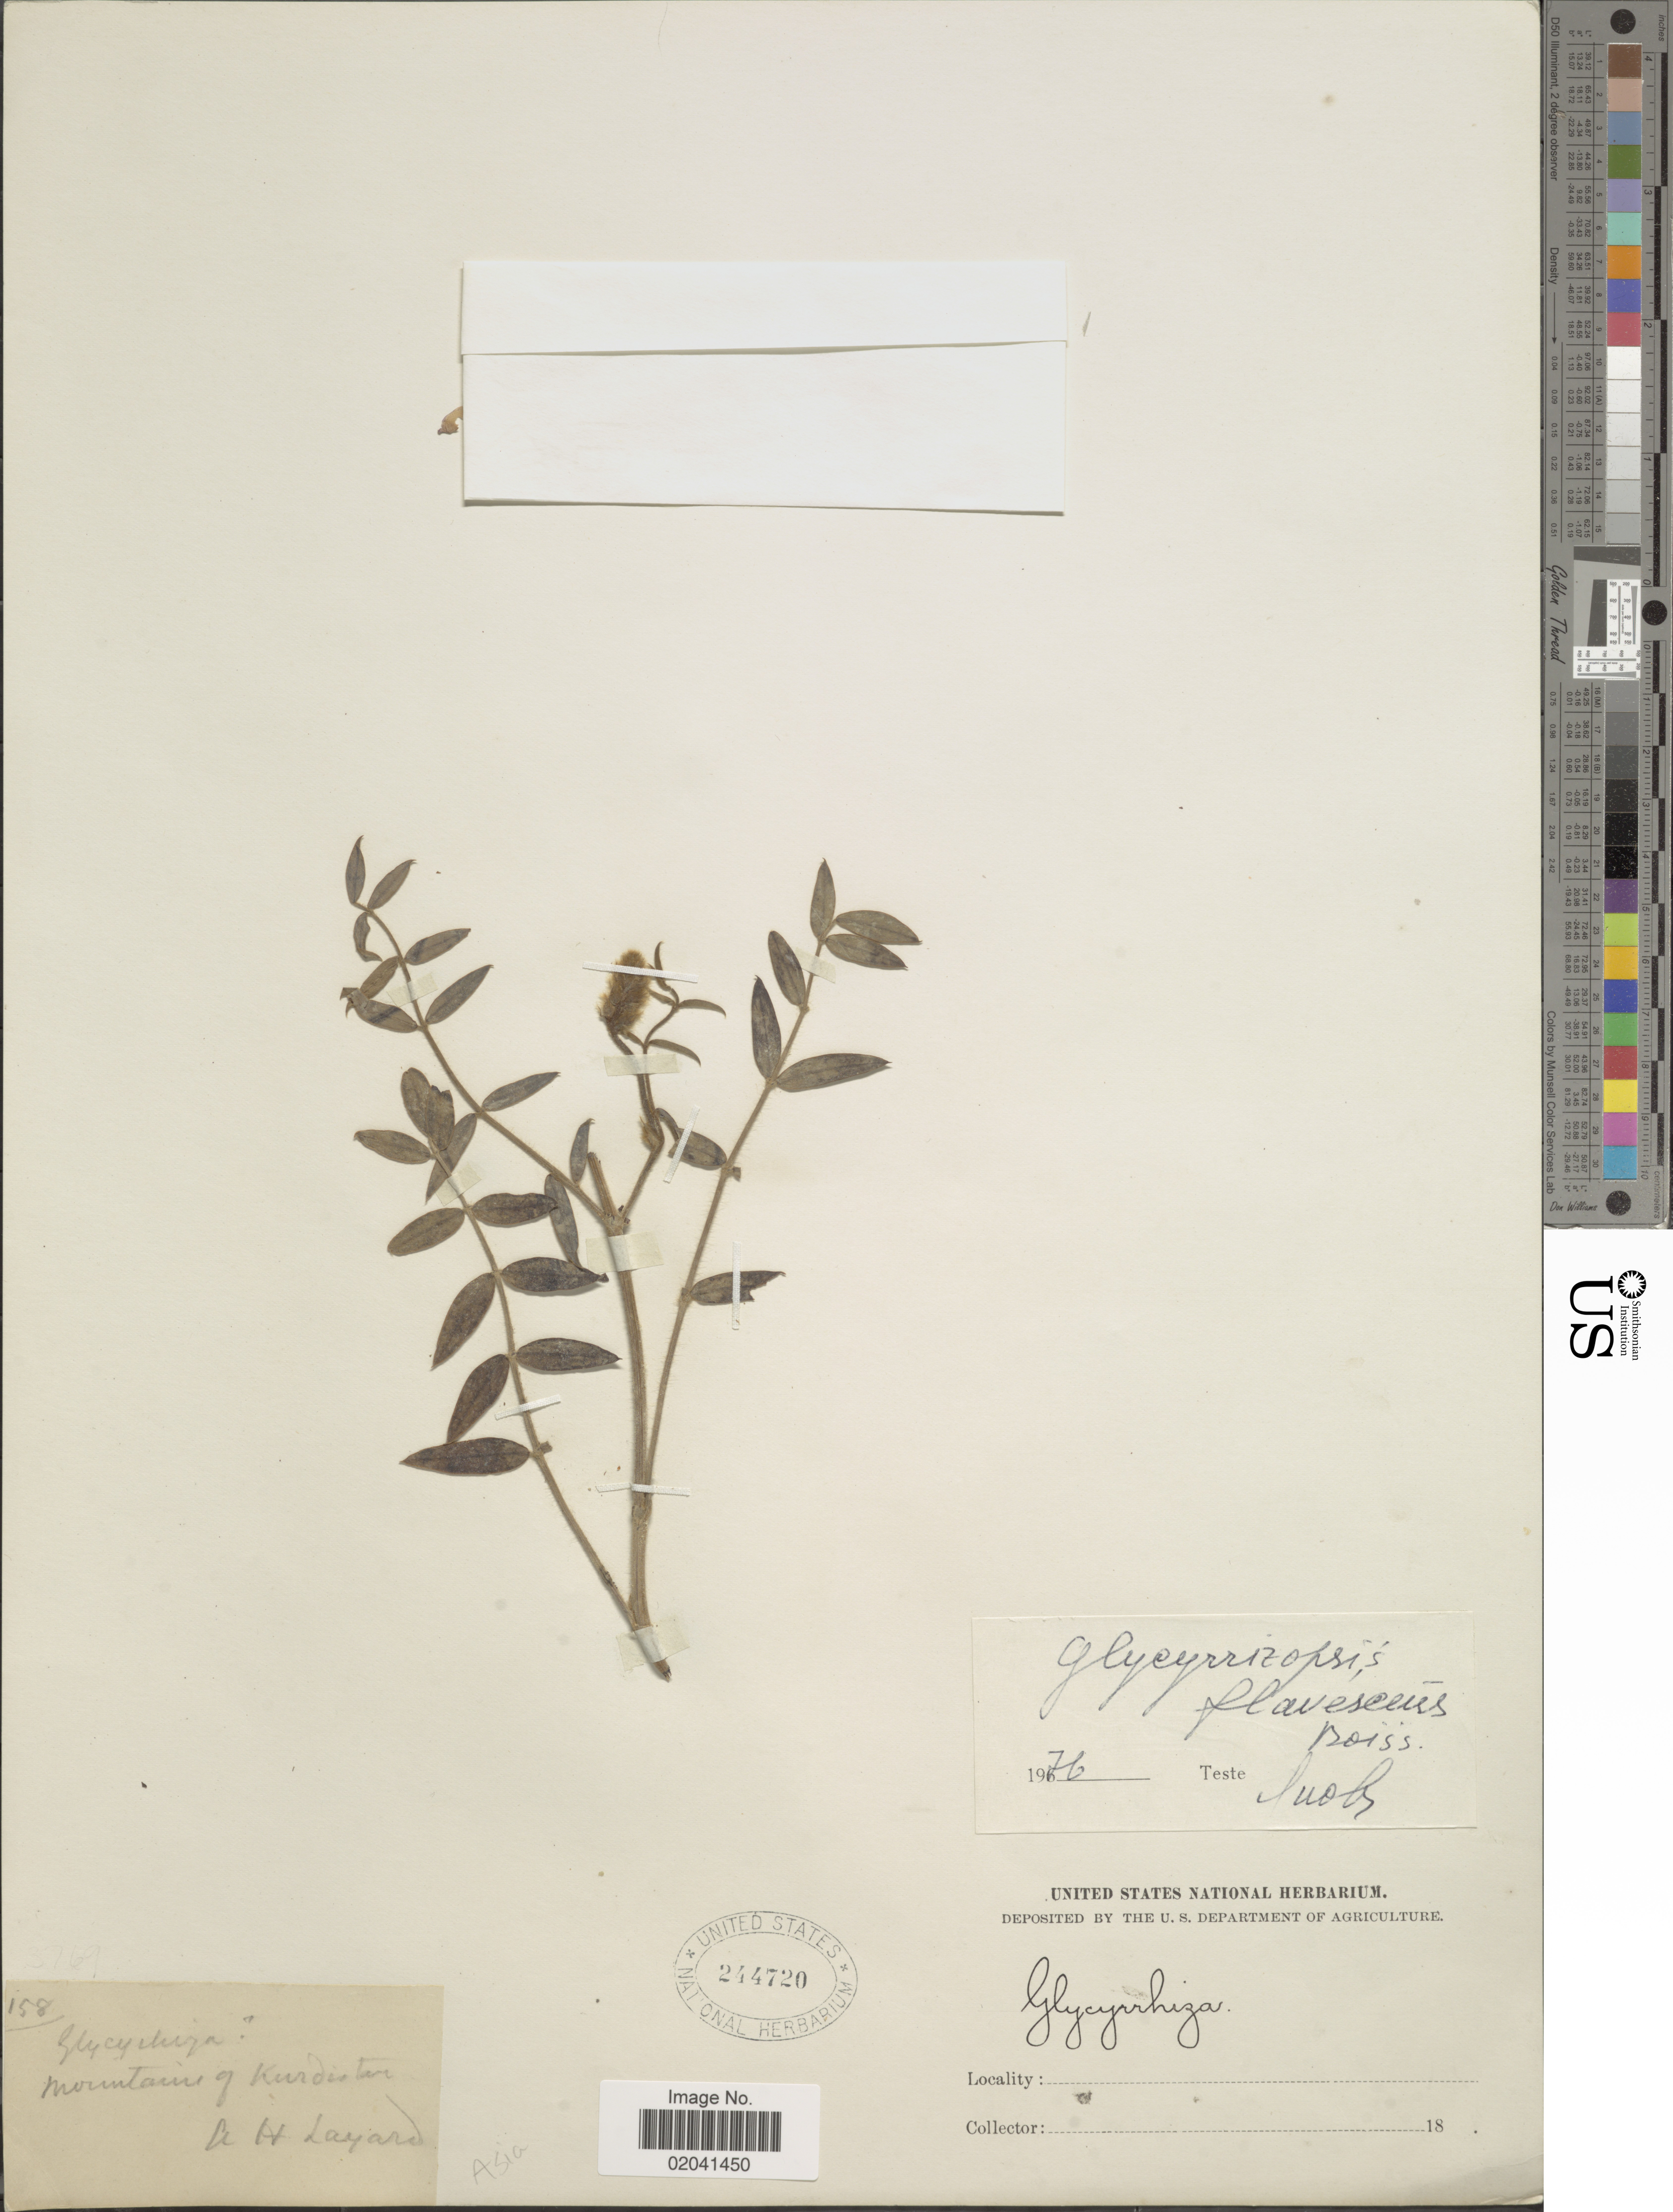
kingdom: Plantae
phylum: Tracheophyta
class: Magnoliopsida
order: Fabales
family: Fabaceae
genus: Glycyrrhiza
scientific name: Glycyrrhiza flavescens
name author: Boiss.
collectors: A. Layard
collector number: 158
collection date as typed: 18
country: Iran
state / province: Kurdistan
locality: Mountains of Kurdistan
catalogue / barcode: US 244720